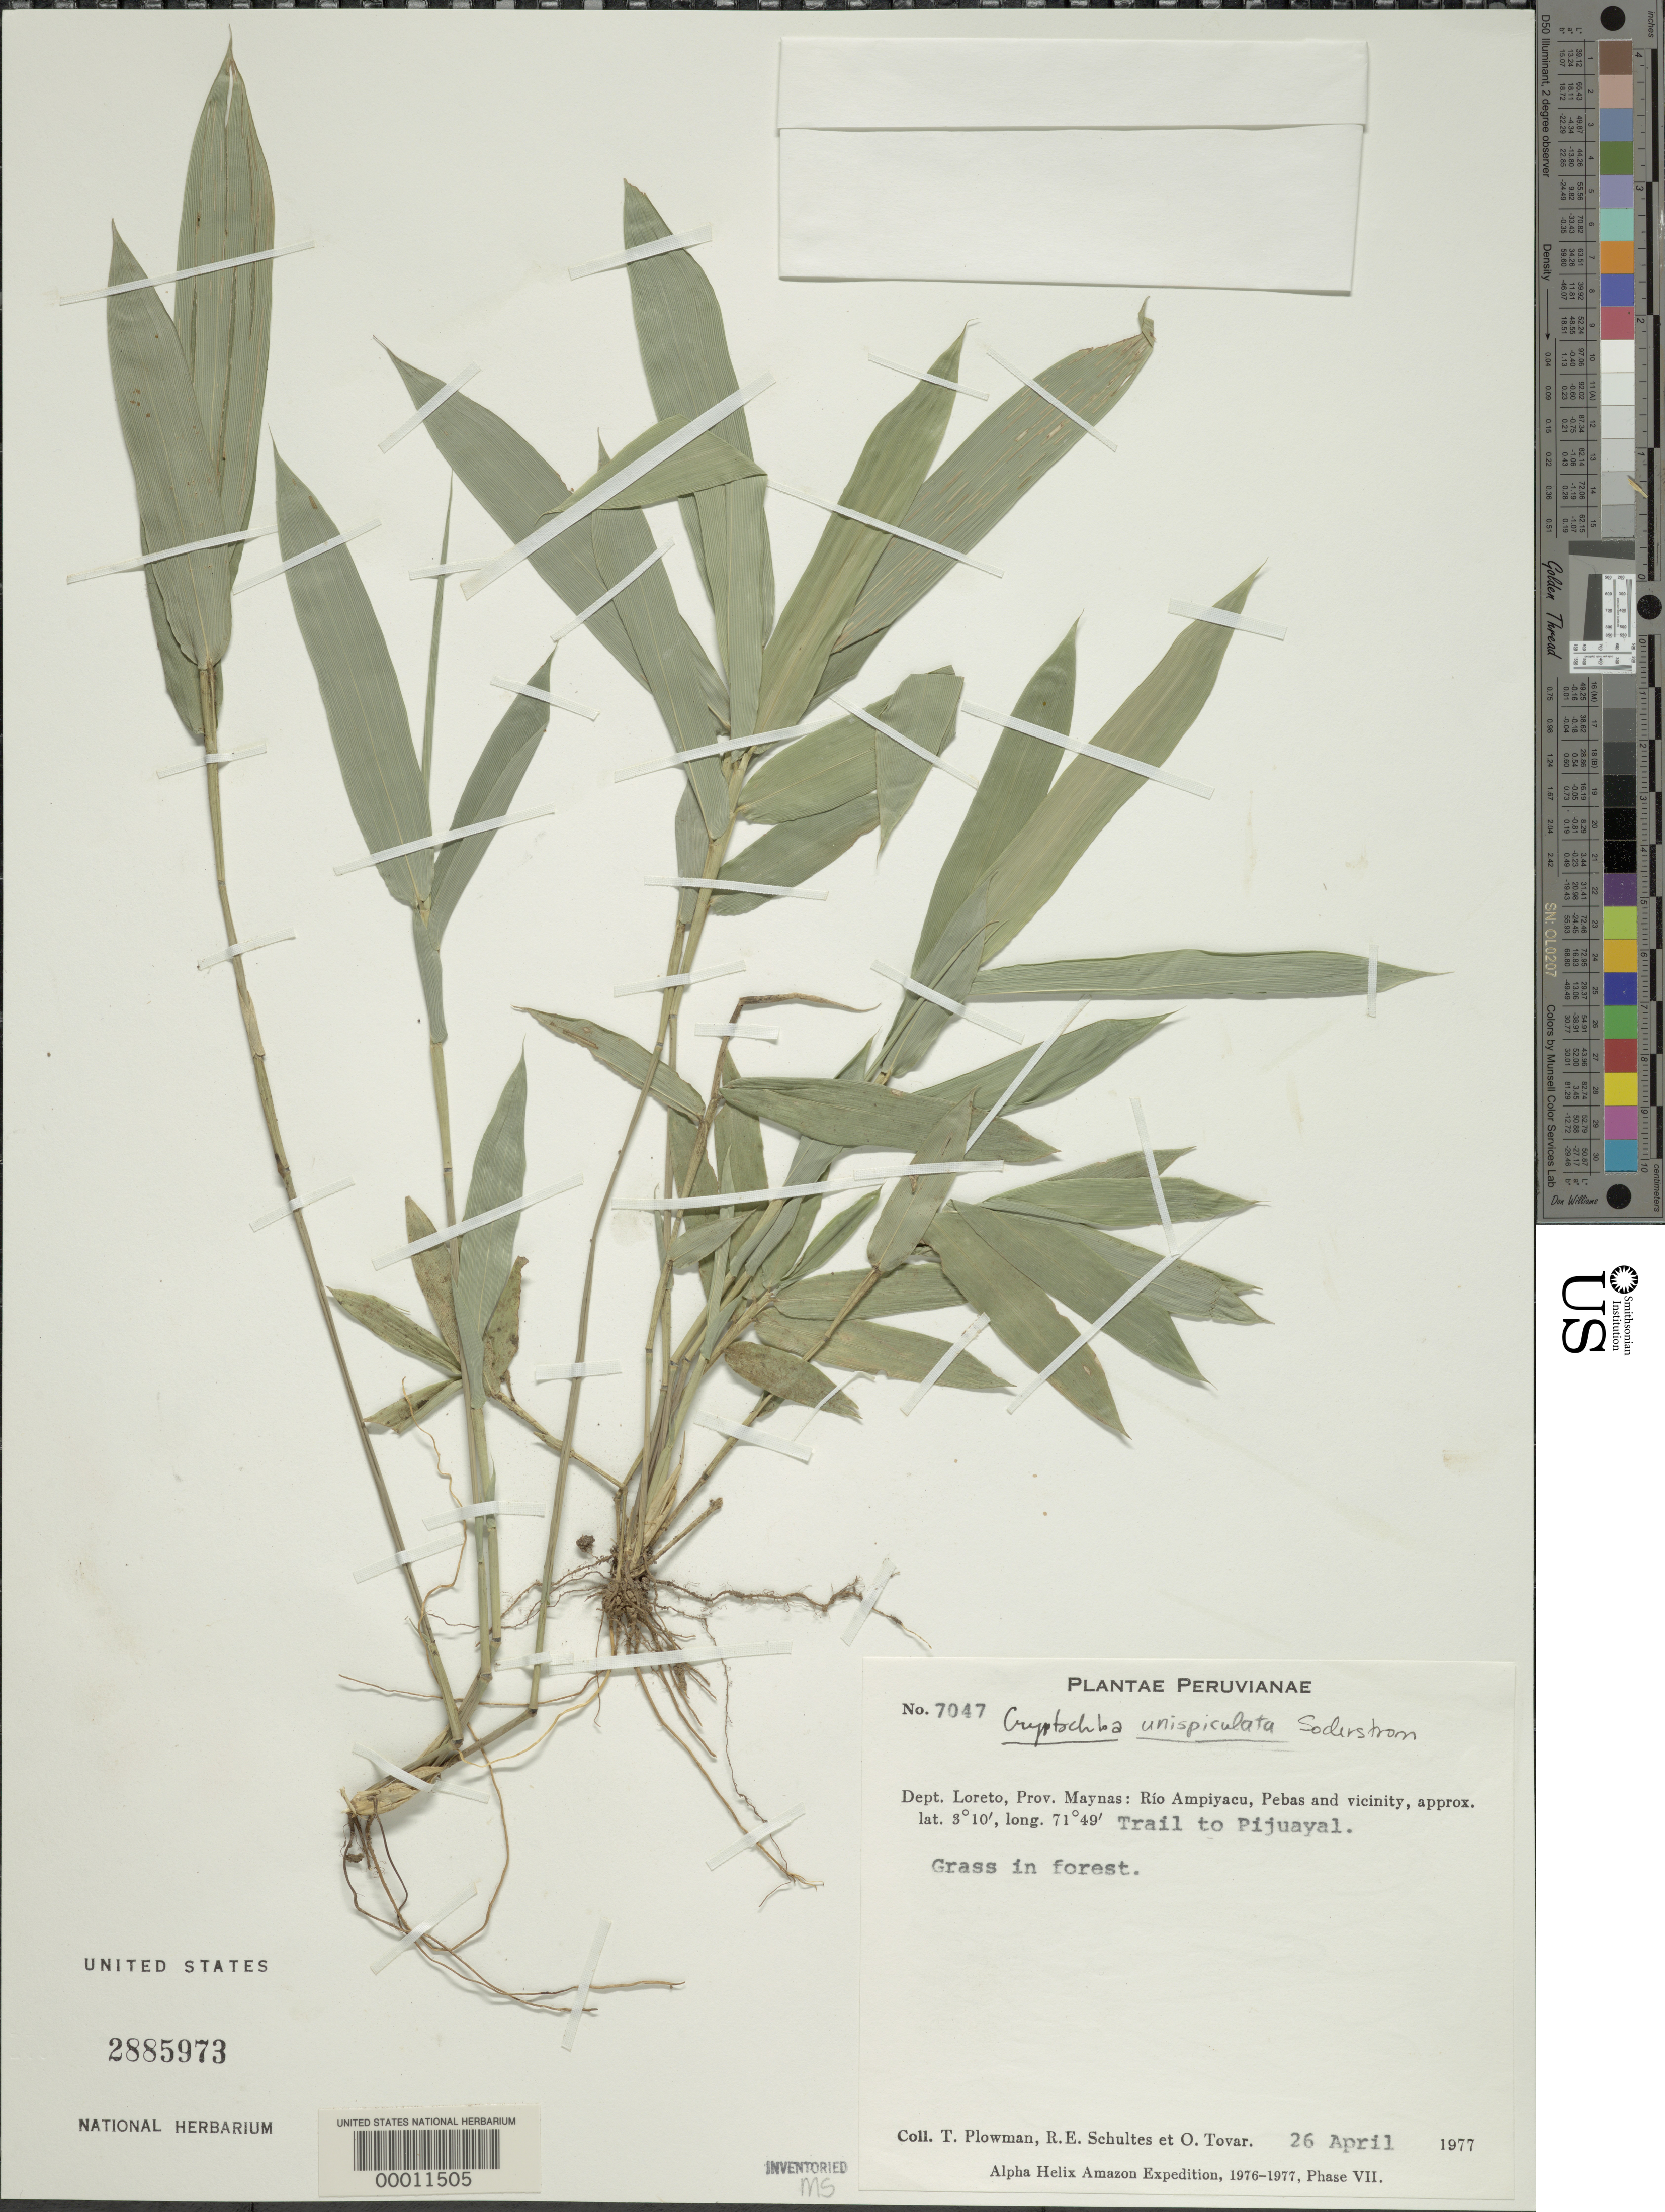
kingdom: Plantae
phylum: Tracheophyta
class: Liliopsida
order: Poales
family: Poaceae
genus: Cryptochloa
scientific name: Cryptochloa unispiculata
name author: Soderstr.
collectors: T. Plowman, R. E. Schultes & Ó. Tovar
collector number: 7047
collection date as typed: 26 Apr 1977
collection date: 1977-04-26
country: Peru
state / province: Loreto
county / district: Maynas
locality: Rio ampiyacu, pebas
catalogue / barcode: US 2885973